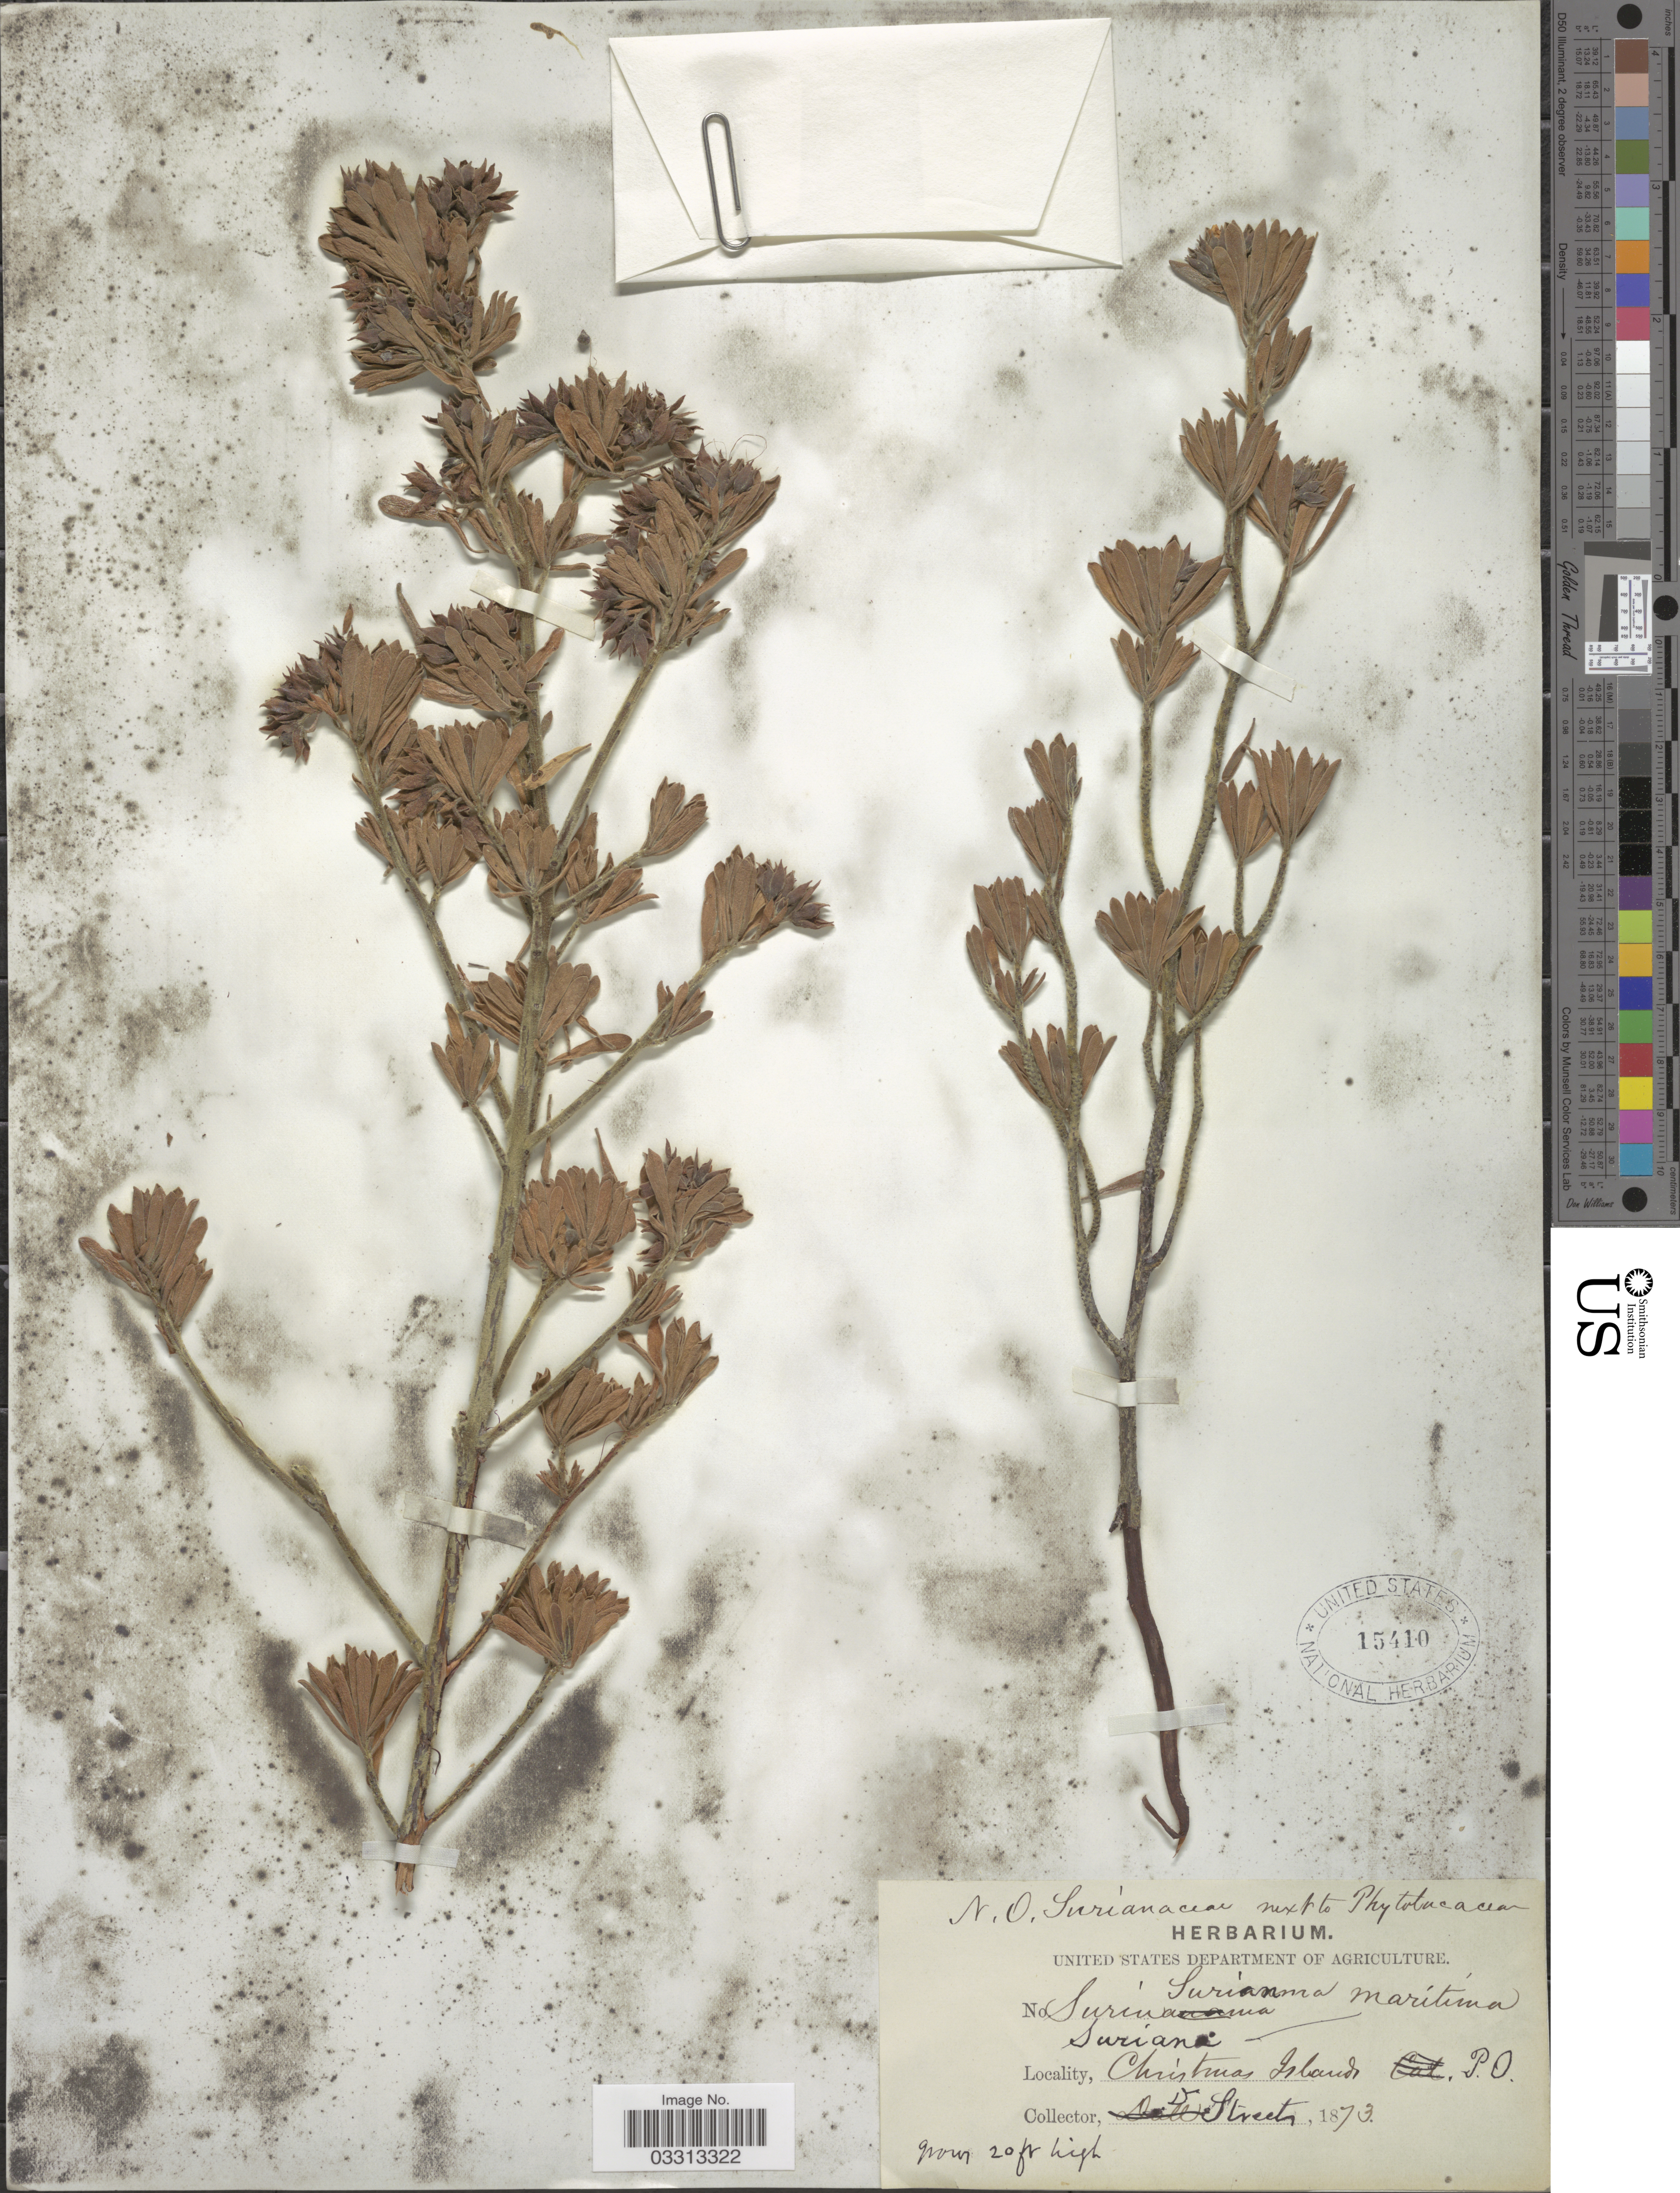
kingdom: Plantae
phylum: Tracheophyta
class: Magnoliopsida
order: Fabales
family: Surianaceae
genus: Suriana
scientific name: Suriana maritima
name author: L.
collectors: -. Streets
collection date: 1873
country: Kiribati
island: Kiritimati [Christmas] Atoll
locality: Christmas Islands. P. O.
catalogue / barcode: US 15410